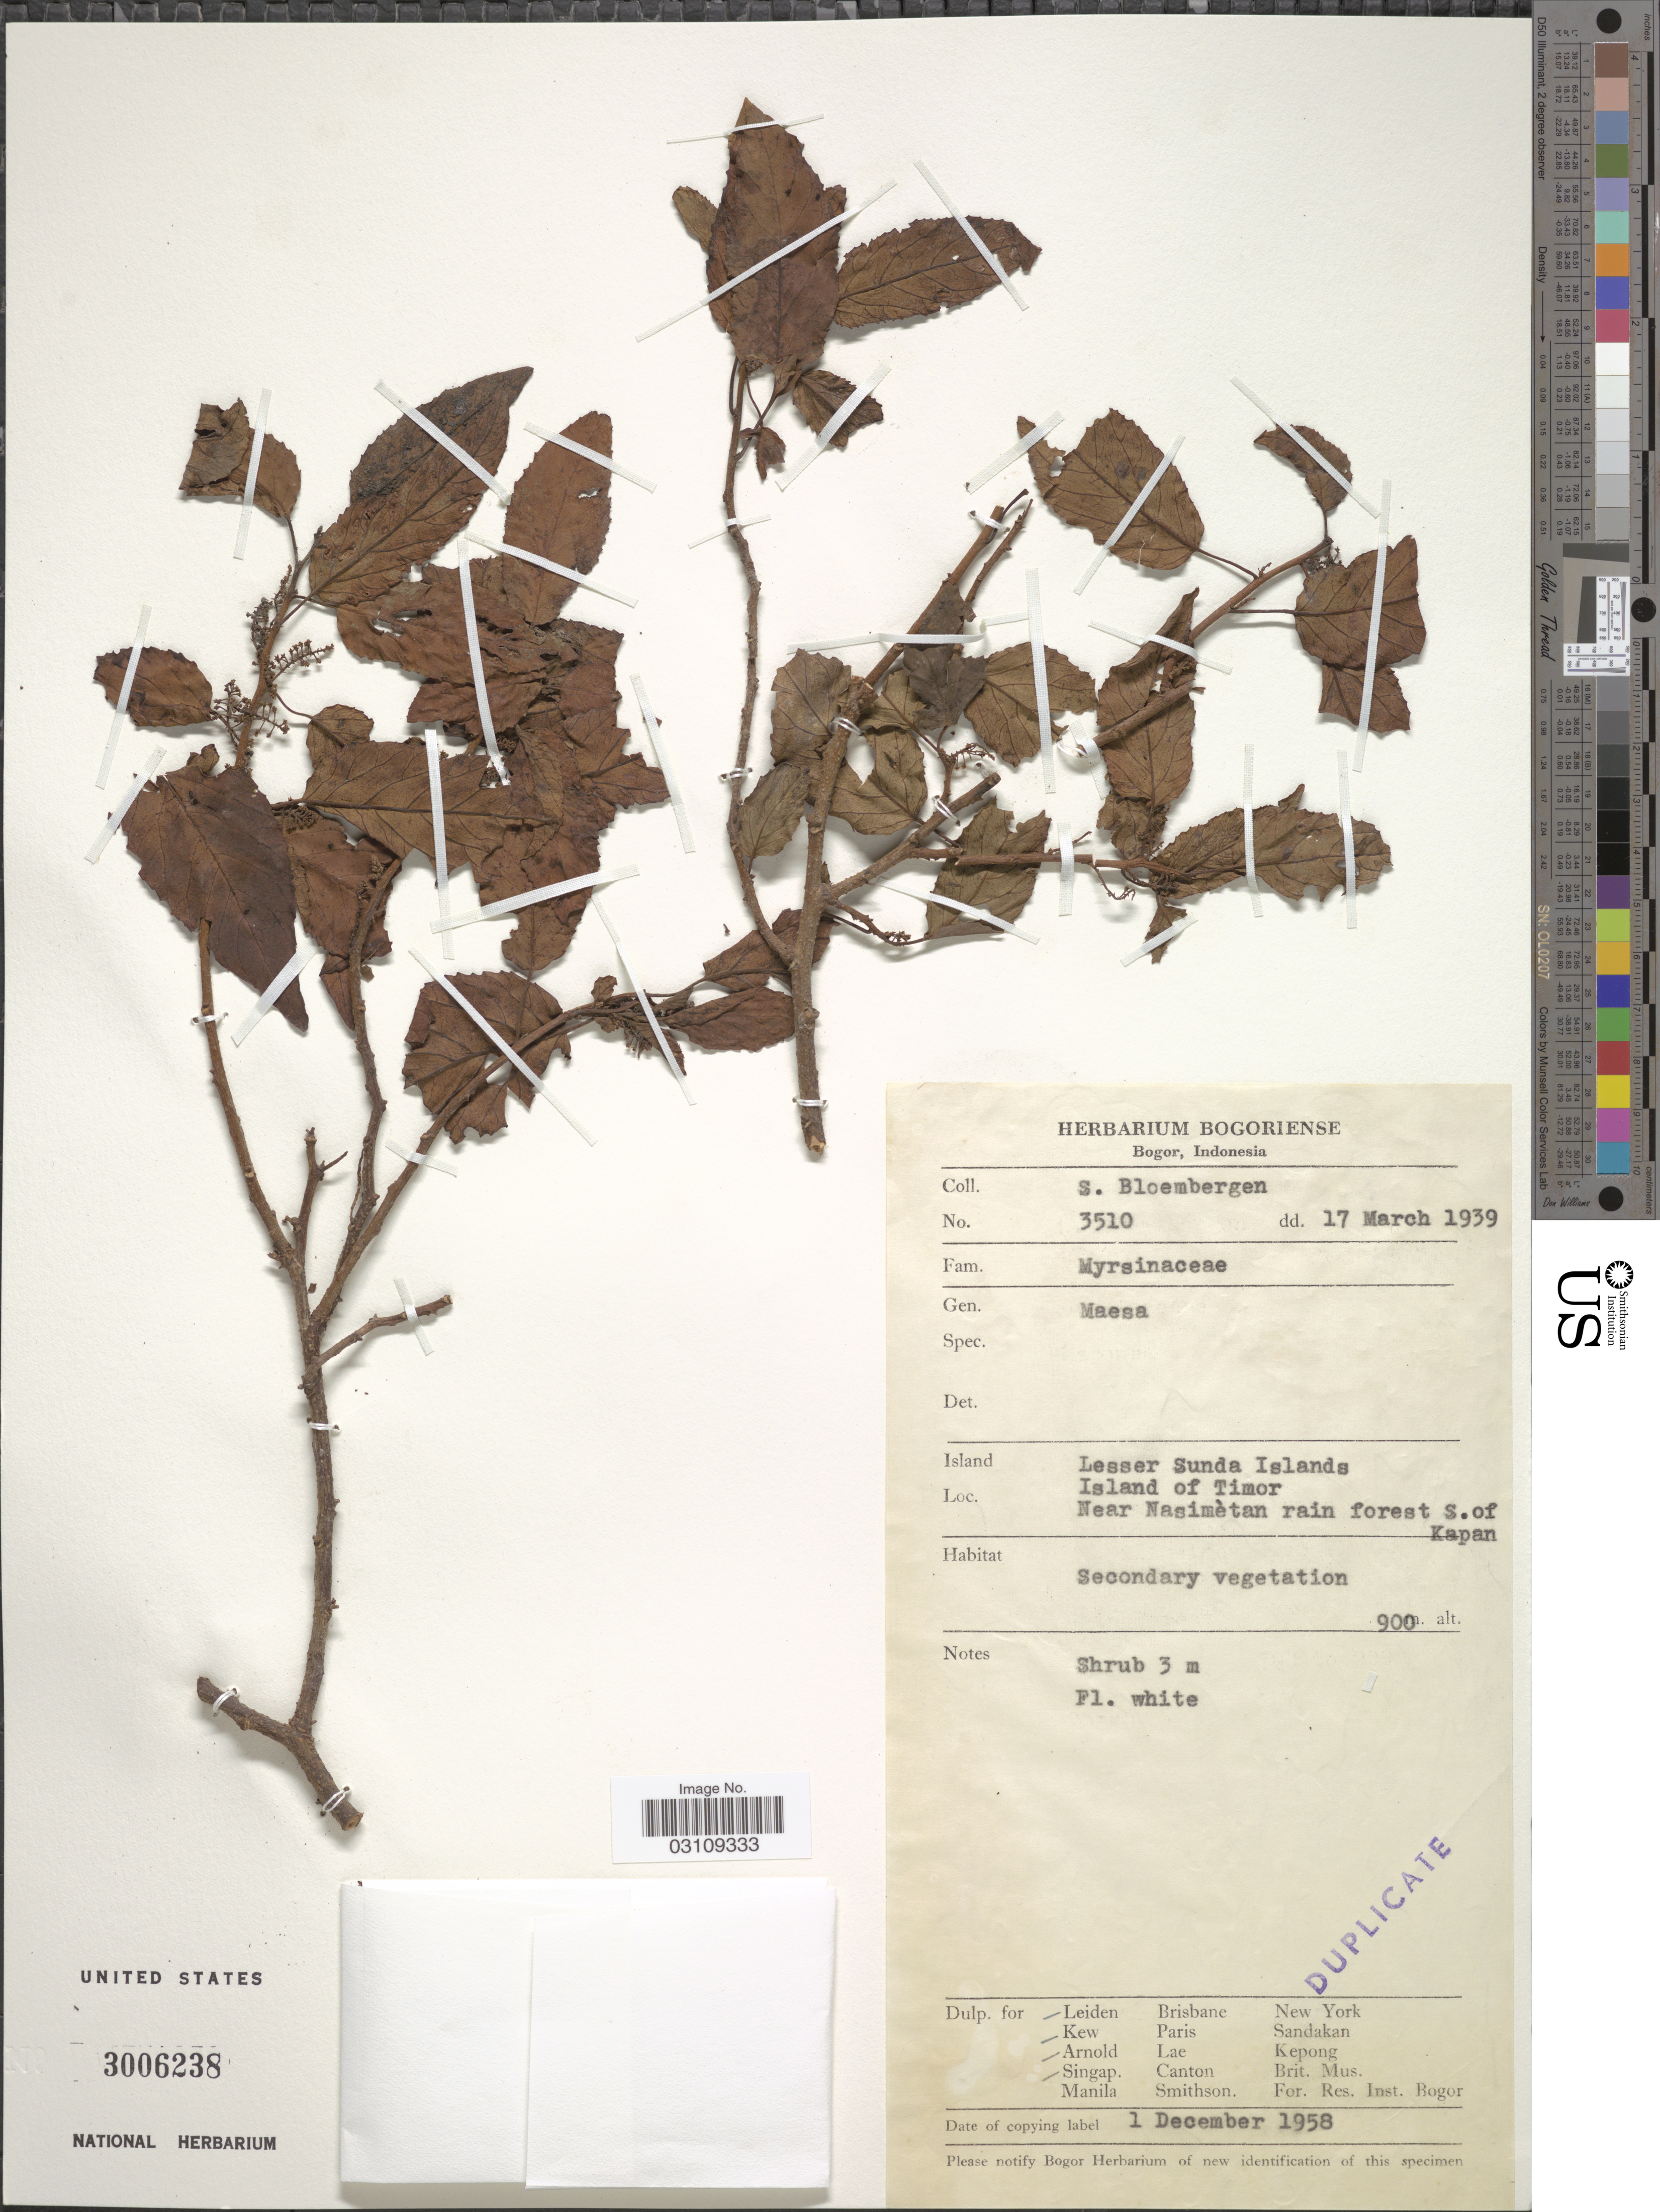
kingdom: Plantae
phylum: Tracheophyta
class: Magnoliopsida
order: Ericales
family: Primulaceae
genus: Maesa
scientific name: Maesa sp.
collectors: S. Bloembergen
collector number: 3510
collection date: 1939-03-17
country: Indonesia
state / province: Nusa Tenggara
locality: Island Lesser Sunda Islands. Island of Timor. Near Nasimètan rain forest S. of Kapan.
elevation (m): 900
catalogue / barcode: US 3006238